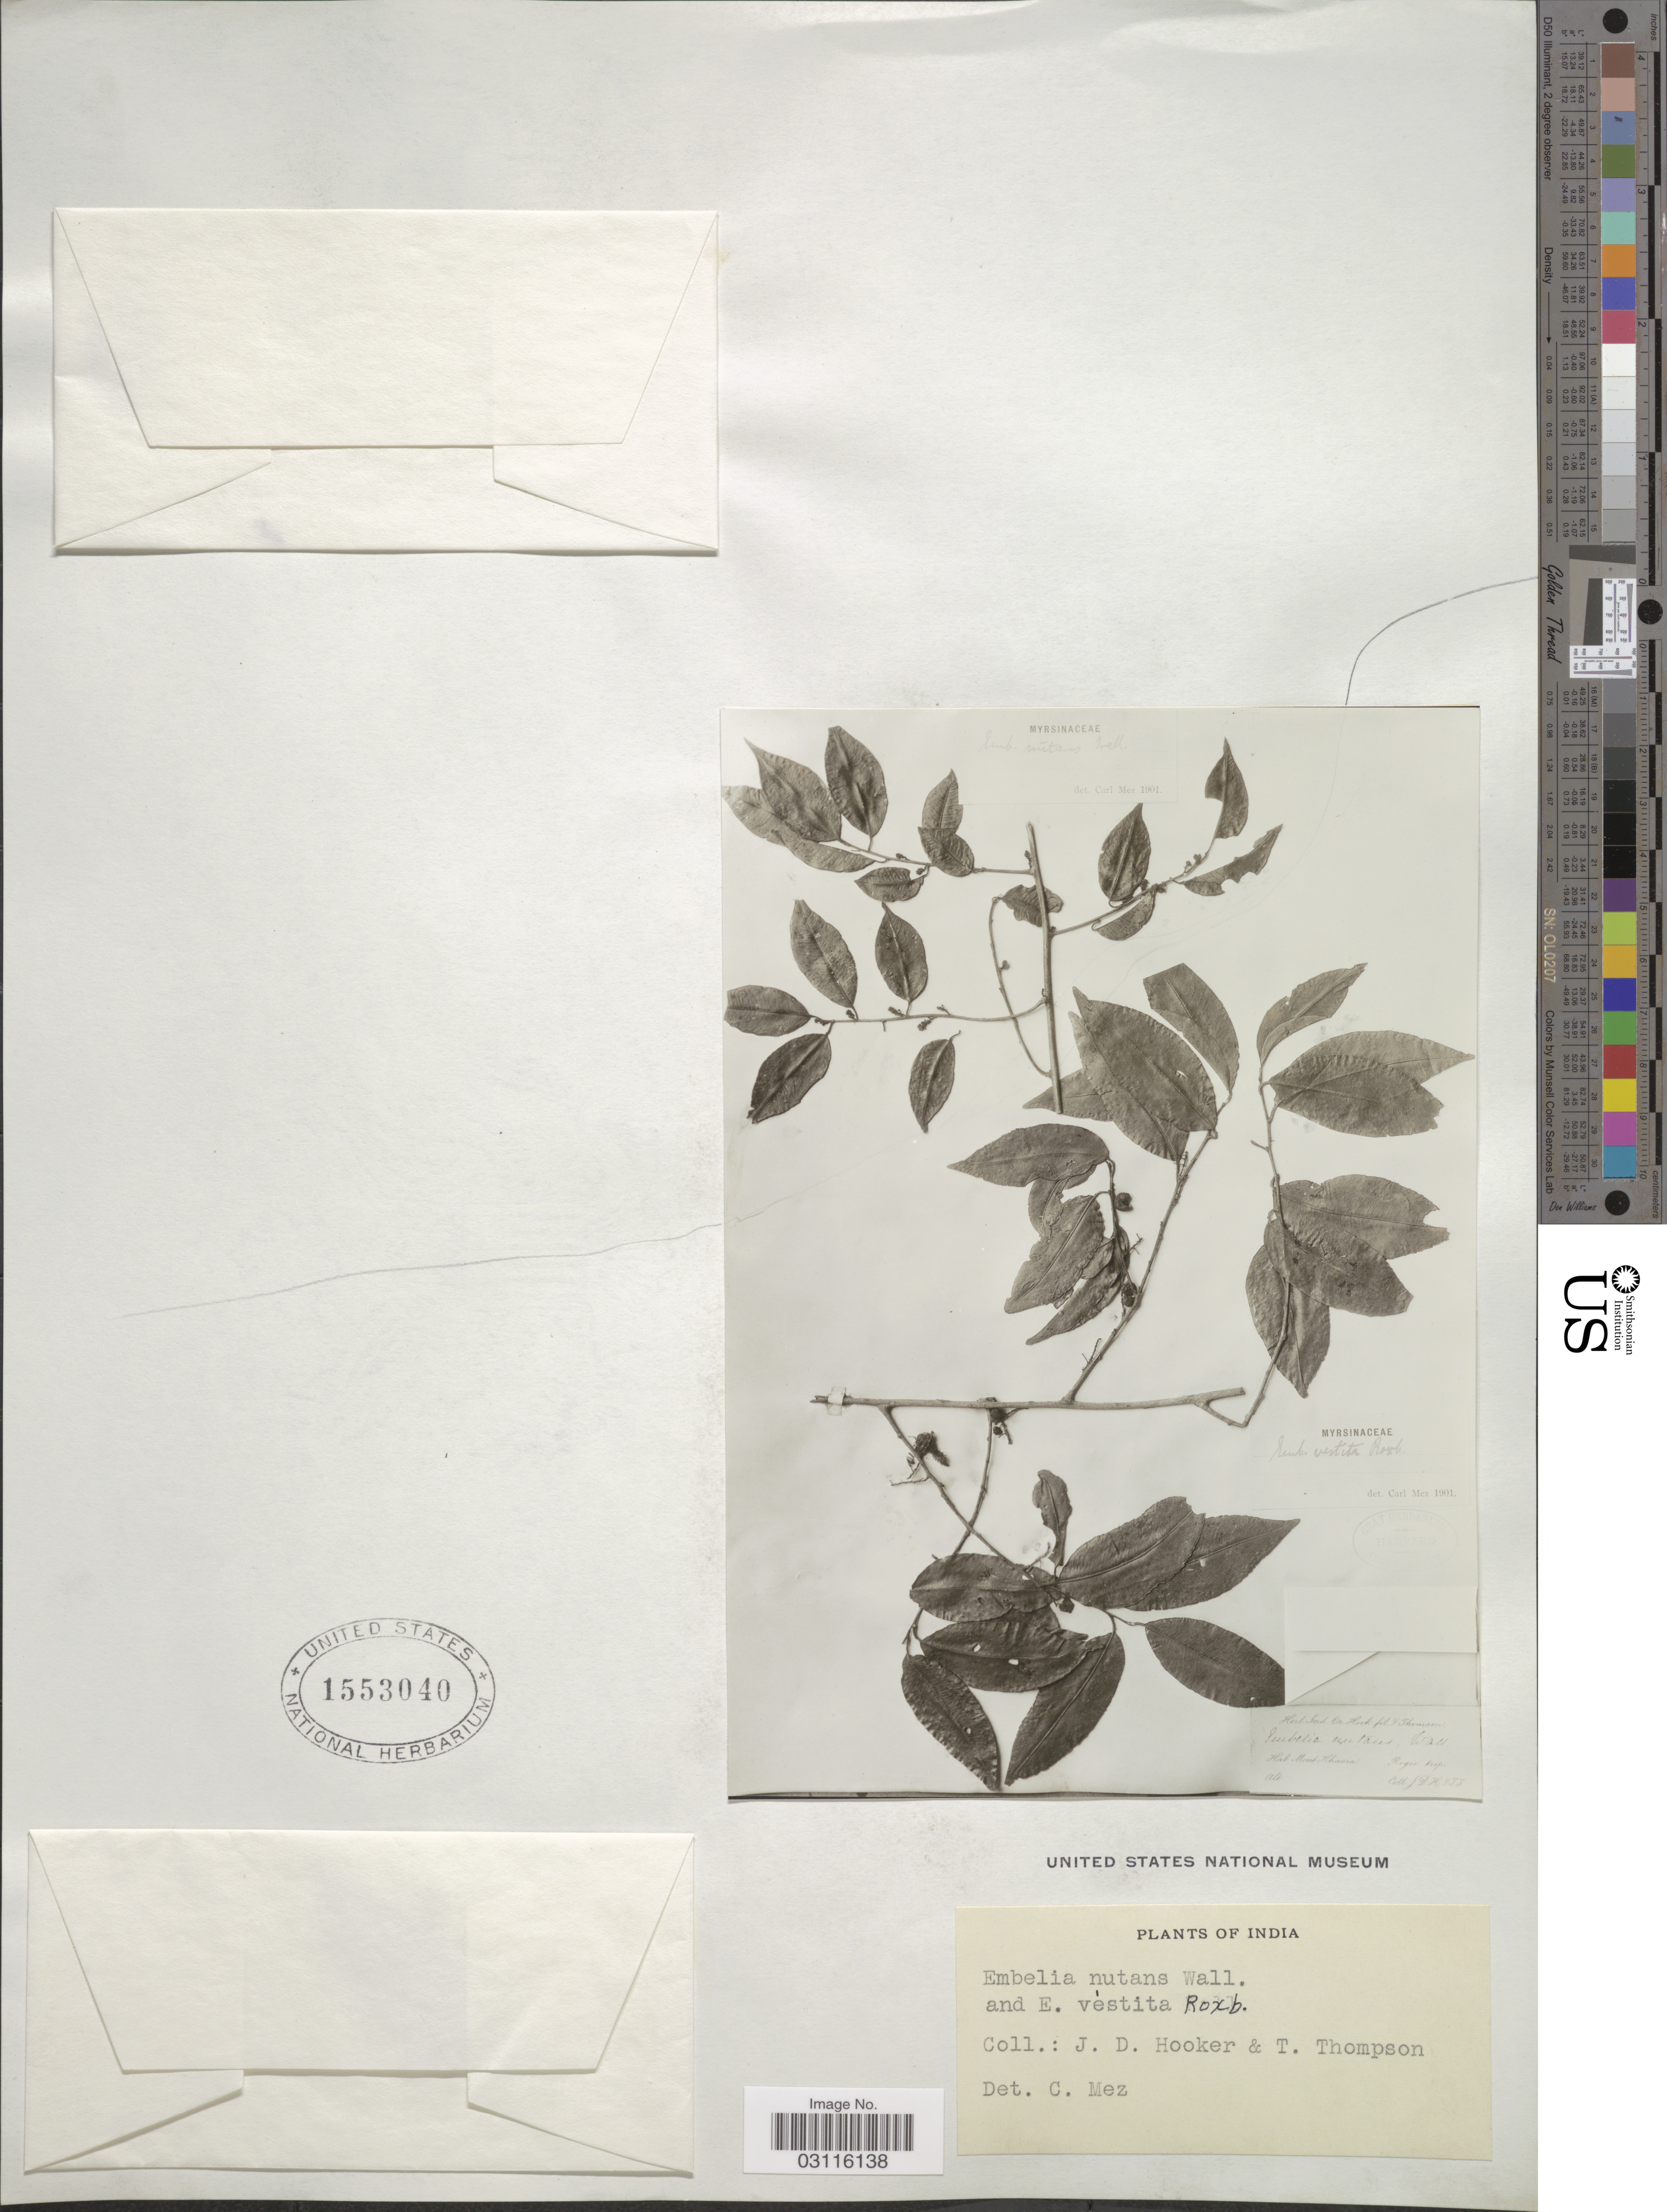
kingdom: Plantae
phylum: Tracheophyta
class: Magnoliopsida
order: Ericales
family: Primulaceae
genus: Embelia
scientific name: Embelia vestita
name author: Roxb.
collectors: J. D. Hooker & T. Thompson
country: India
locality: Mont Khasia, Regio trop.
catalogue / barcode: US 1553040